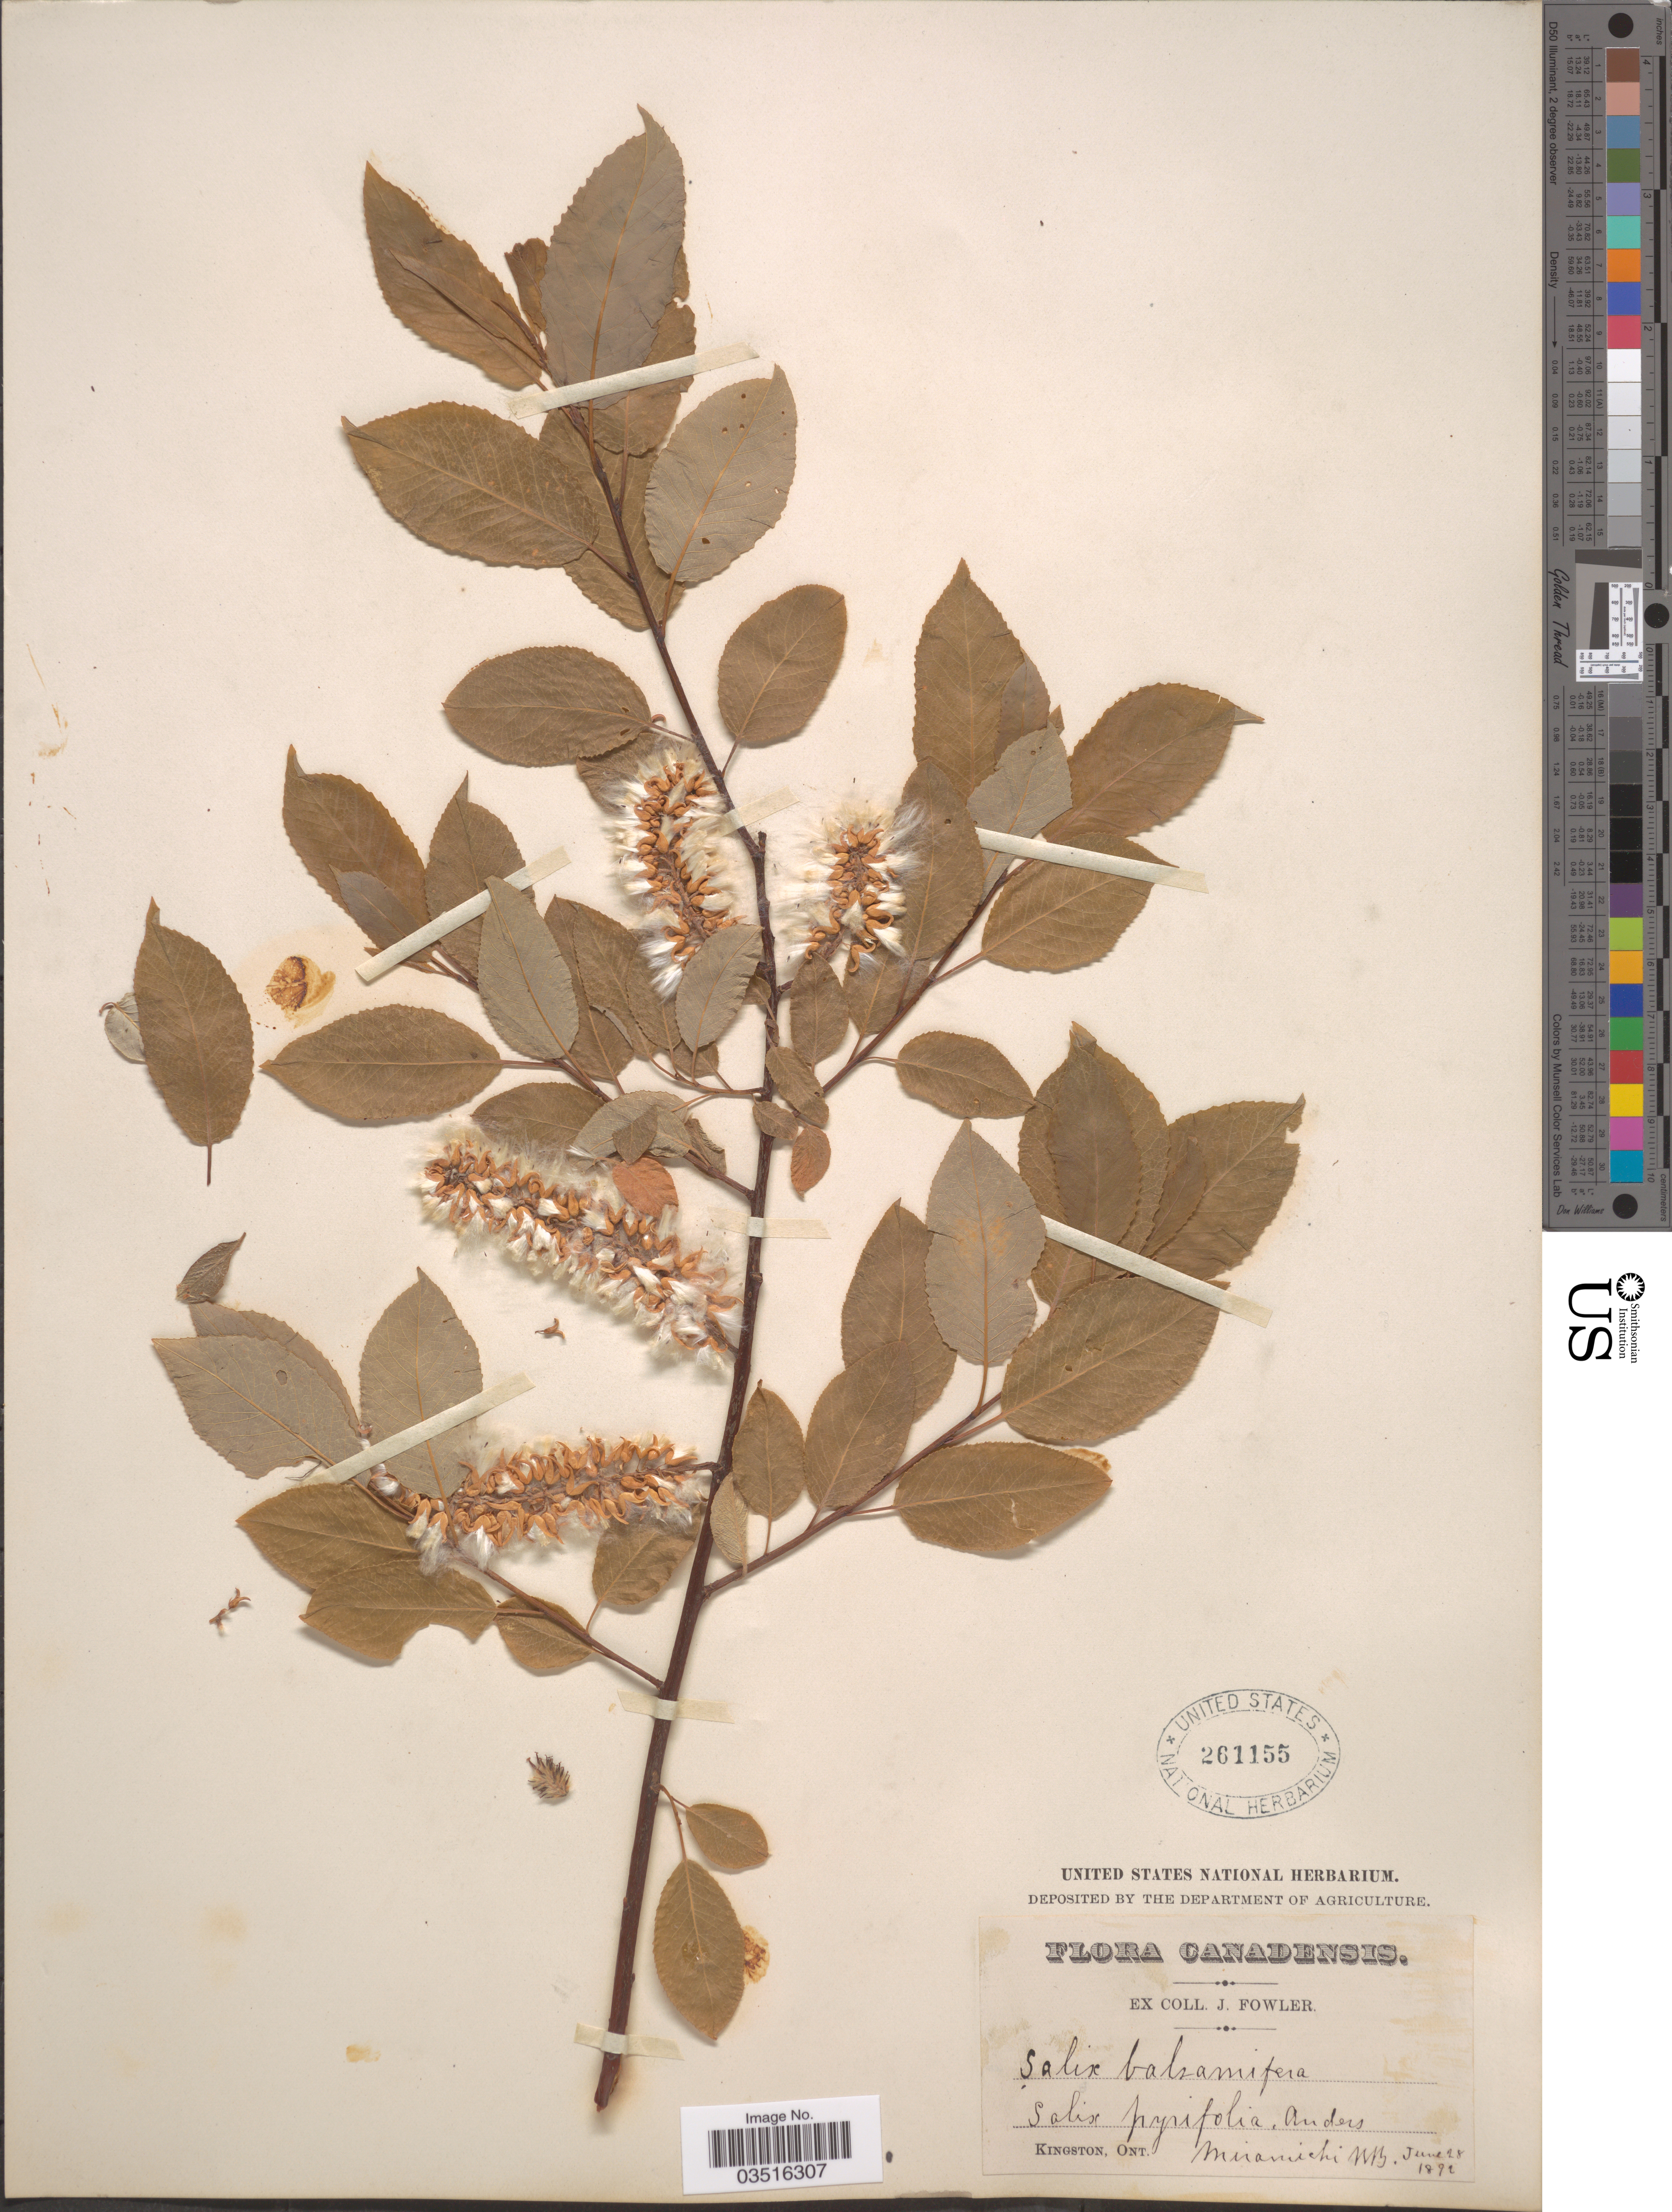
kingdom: Plantae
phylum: Tracheophyta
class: Magnoliopsida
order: Malpighiales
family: Salicaceae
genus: Salix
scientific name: Salix pyrifolia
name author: Ledeb.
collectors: J. Fowler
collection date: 1892-06-28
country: Canada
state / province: New Brunswick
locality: Miramichi.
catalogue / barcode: US 261155